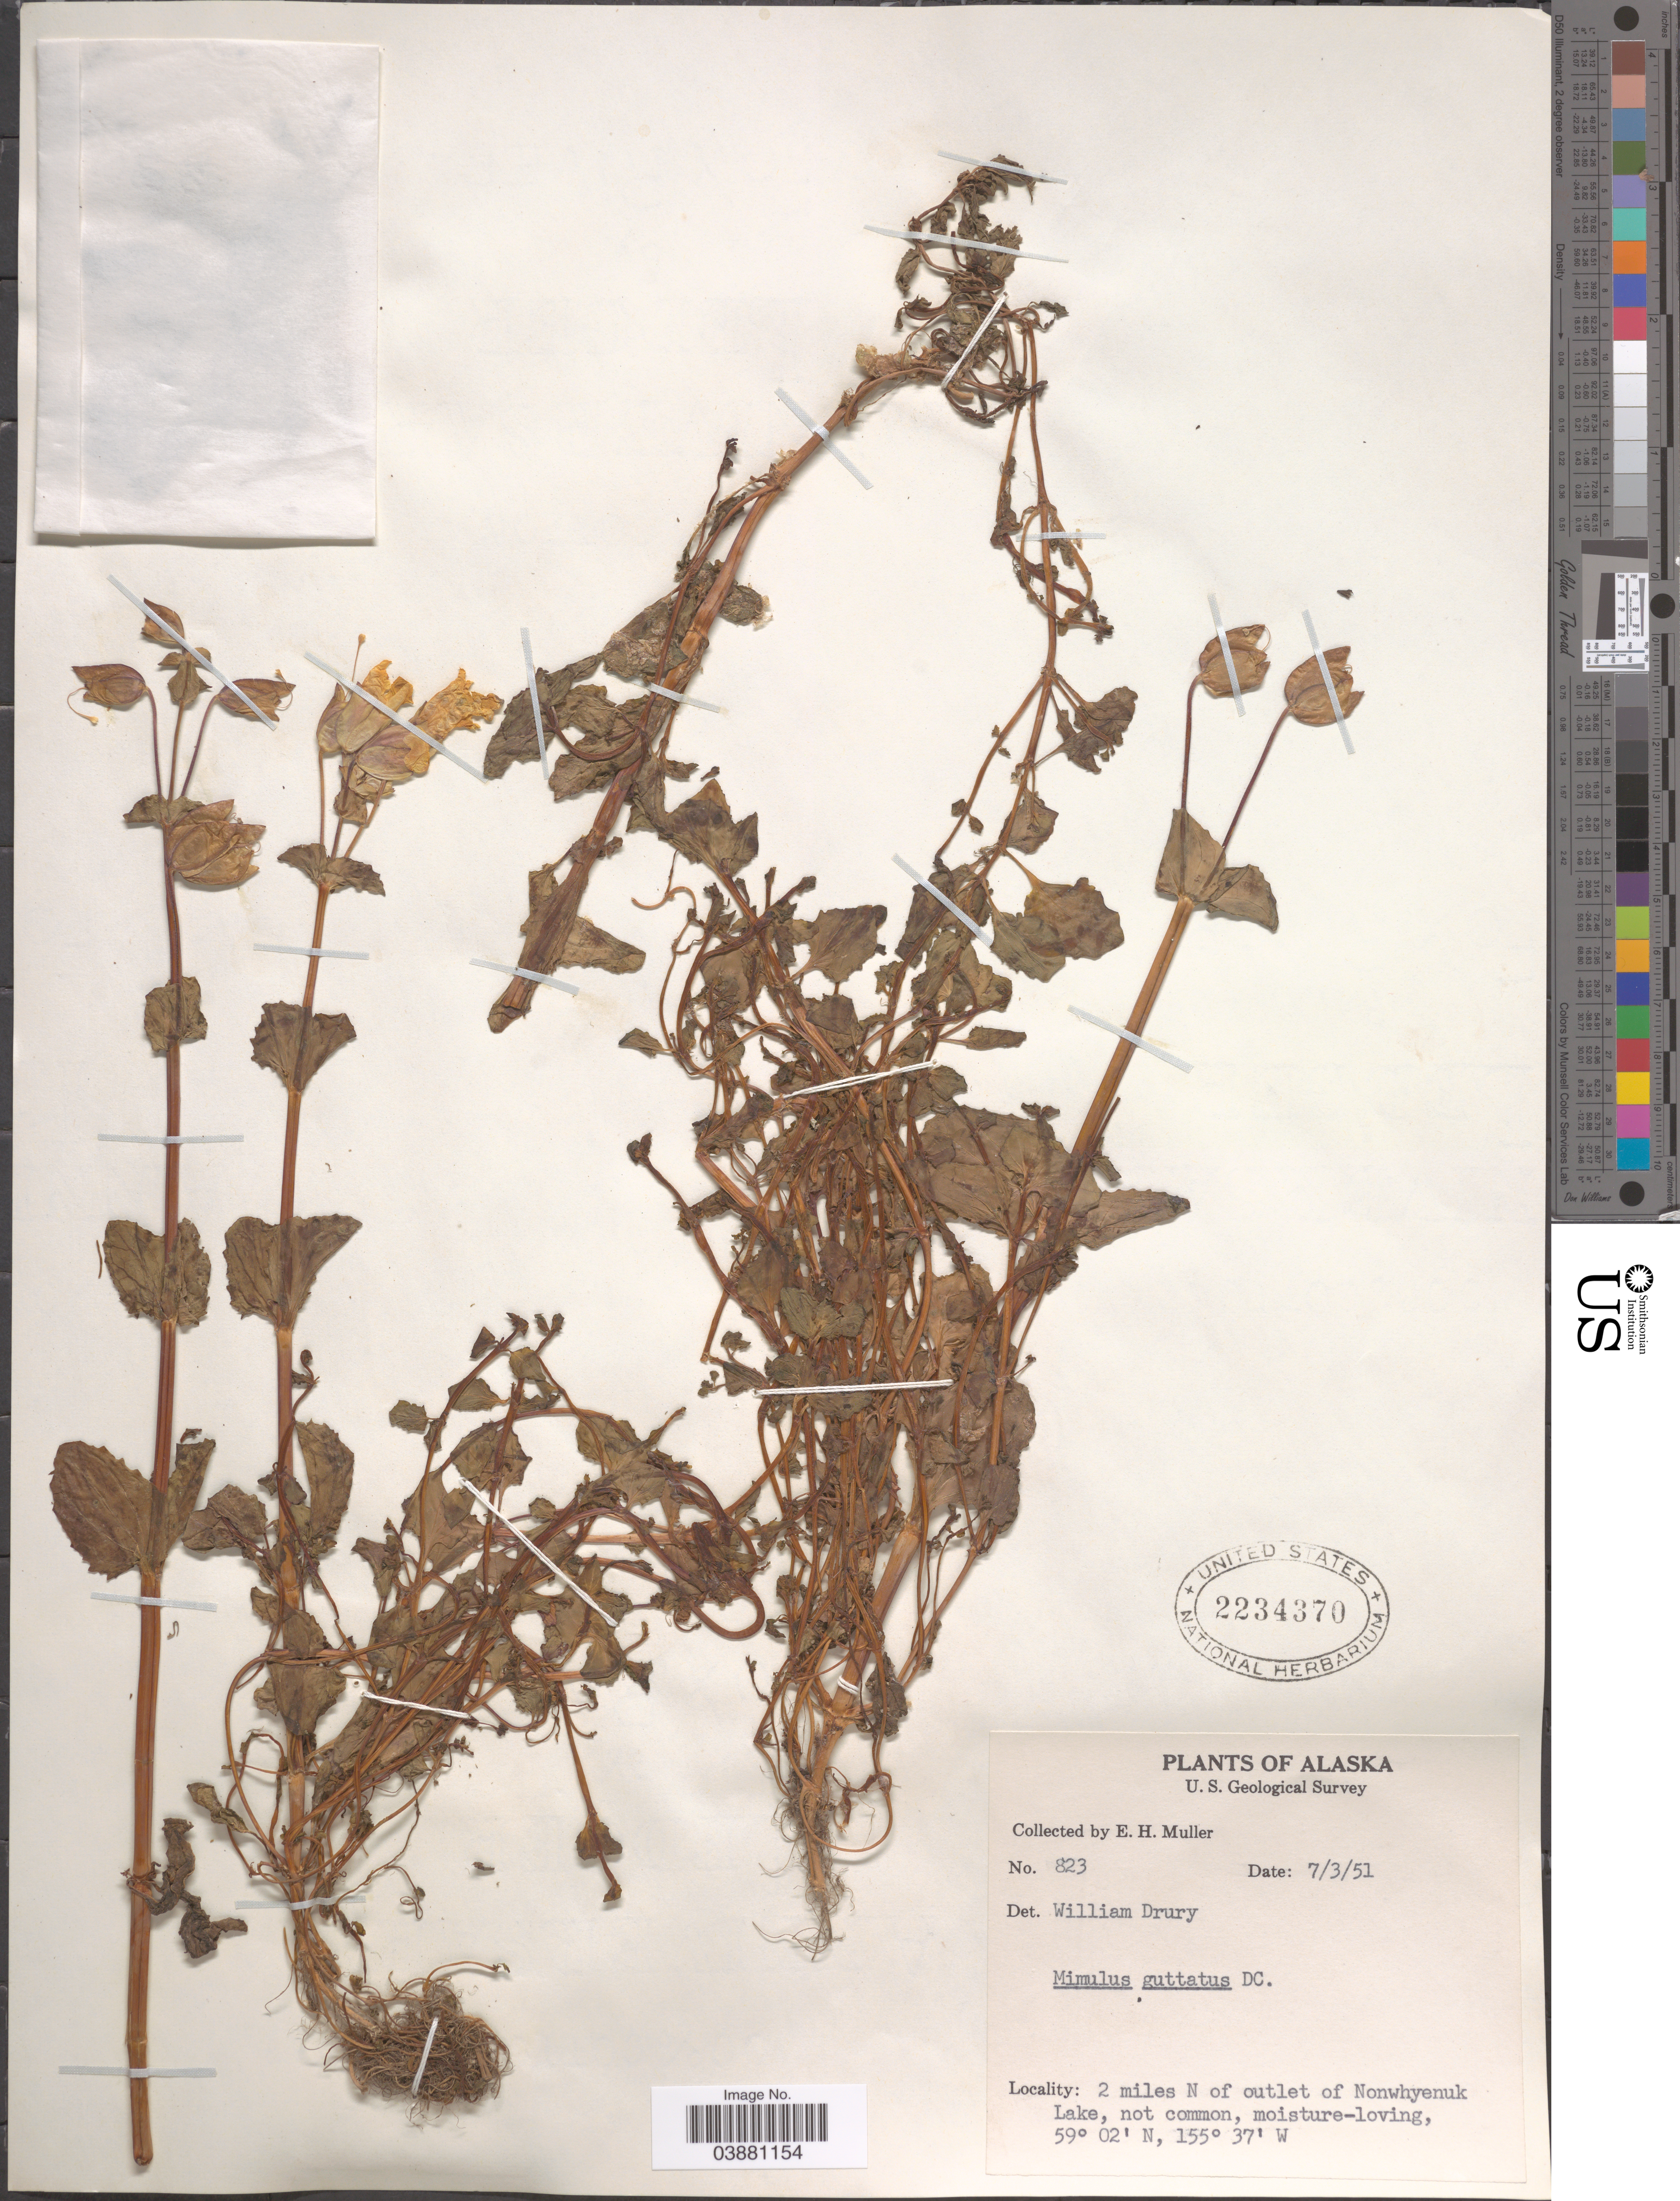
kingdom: Plantae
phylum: Tracheophyta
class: Magnoliopsida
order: Lamiales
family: Phrymaceae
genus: Mimulus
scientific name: Mimulus guttatus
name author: DC.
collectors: E. H. Muller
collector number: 823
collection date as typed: Transcribed d/m/y: 3/7/51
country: United States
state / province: Alaska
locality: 2 miles N of outlet of Nonwhyenuk Lake.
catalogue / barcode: US 2234370